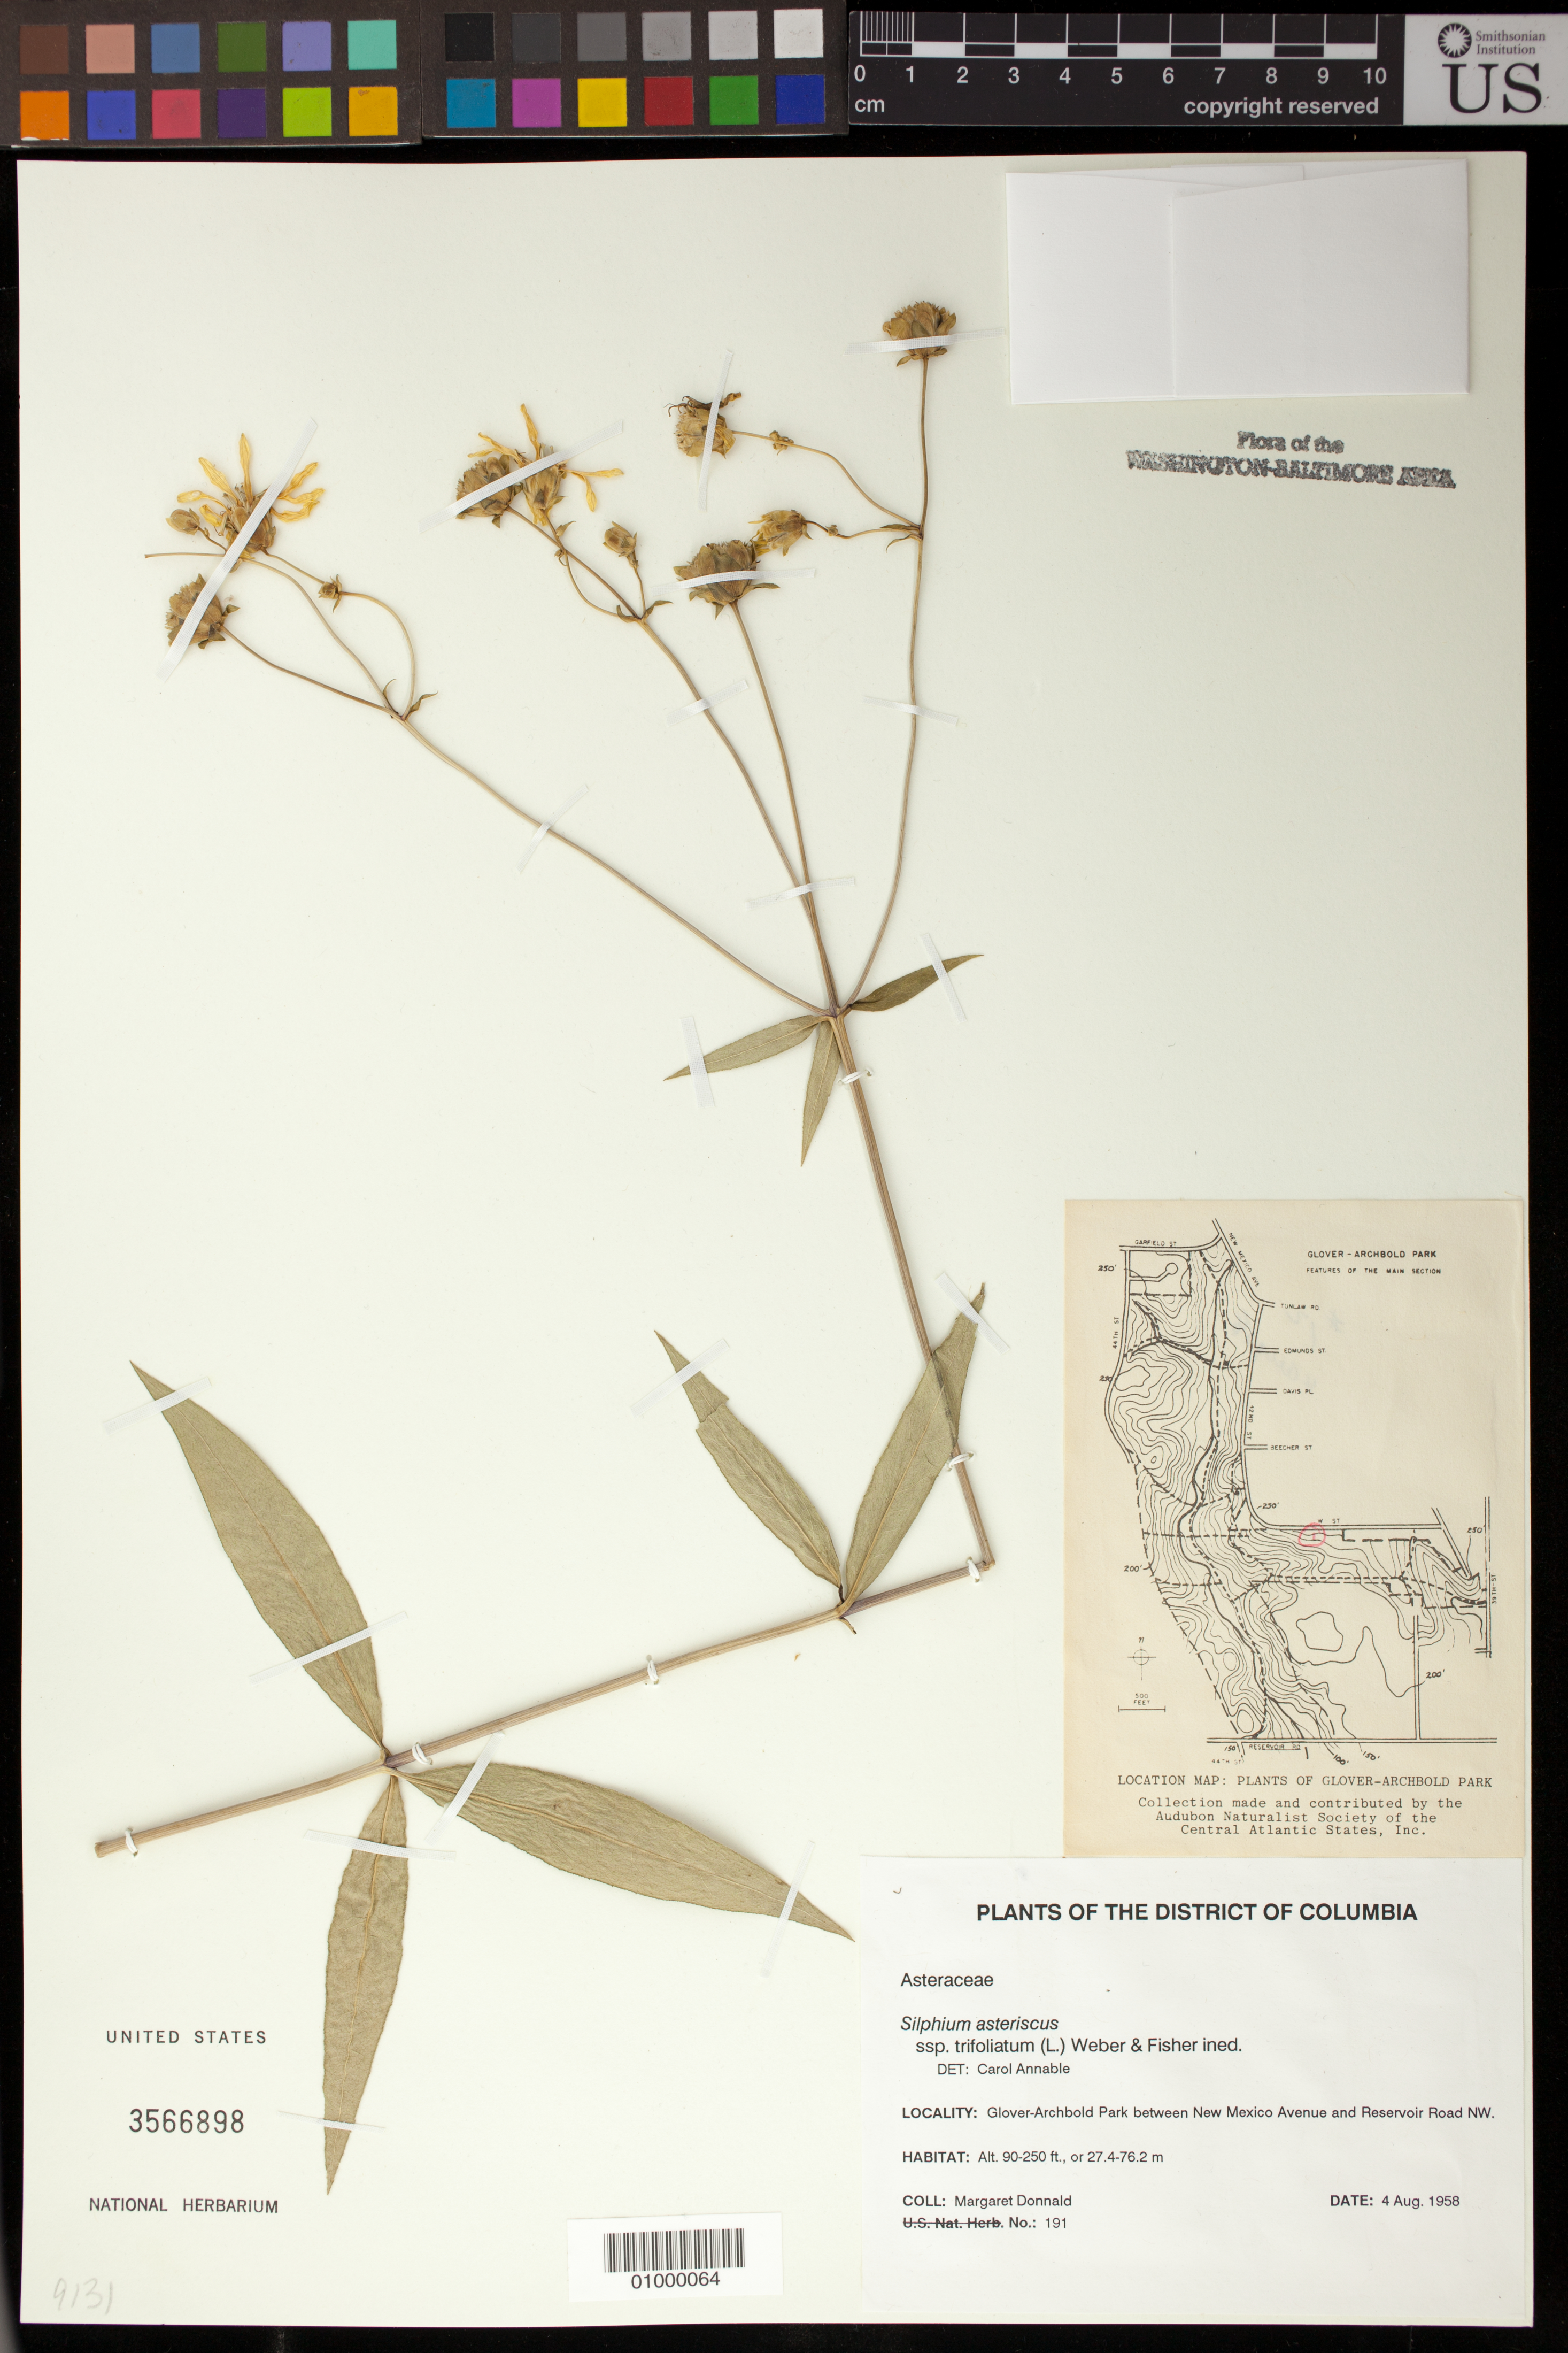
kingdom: Plantae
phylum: Tracheophyta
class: Magnoliopsida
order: Asterales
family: Asteraceae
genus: Silphium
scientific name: Silphium asteriscus var. trifoliatum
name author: (L.) Clevinger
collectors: M. Donnald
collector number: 191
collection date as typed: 4 Aug 1958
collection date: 1958-08-04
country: United States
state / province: District of Columbia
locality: Glover-Archbold Park between New Mexico Avenue and Reservoir Road NW.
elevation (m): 27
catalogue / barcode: US 3566898